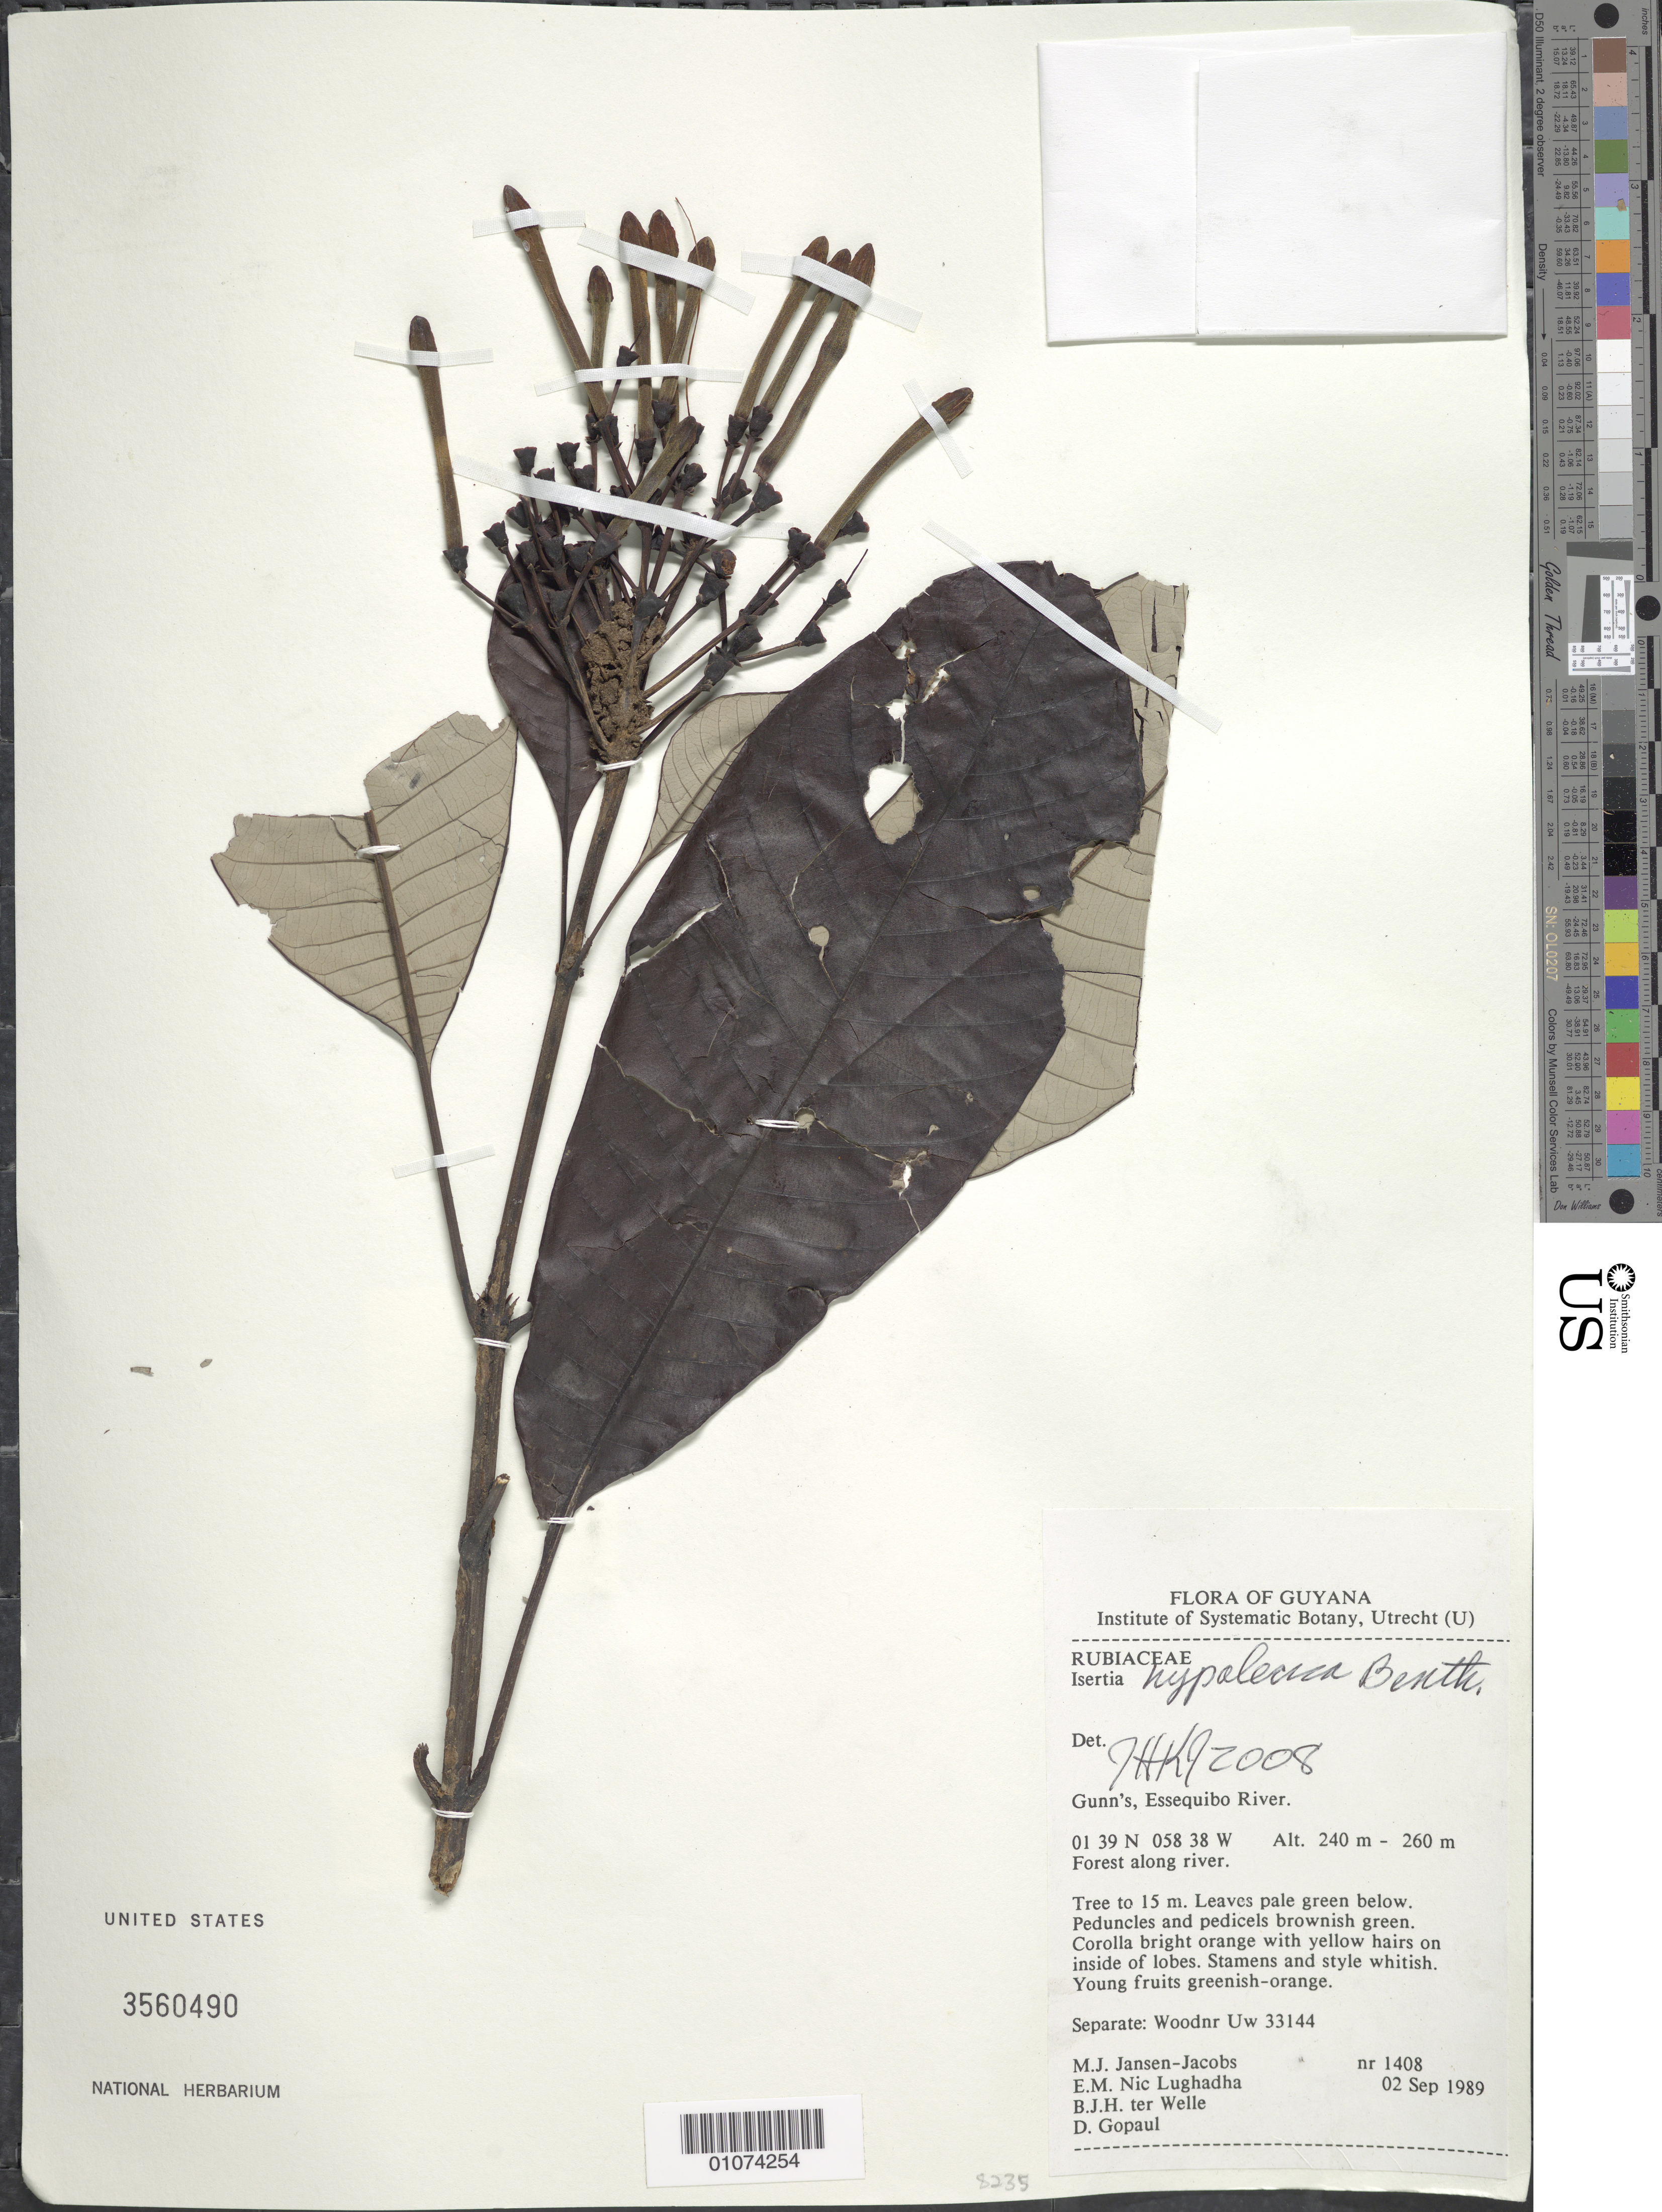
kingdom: Plantae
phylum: Tracheophyta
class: Magnoliopsida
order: Gentianales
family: Rubiaceae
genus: Isertia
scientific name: Isertia hypoleuca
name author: Benth.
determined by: Kirkbride, J. H.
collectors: M. J. Jansen-Jacobs, E. Nic Lughadha, B. Welle & D. Gopaul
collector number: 1408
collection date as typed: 2-Sep-89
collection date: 1989-09-02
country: Guyana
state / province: U. Takutu-U. Essequibo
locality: Gunn's, Essequibo River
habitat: Forest along river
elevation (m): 240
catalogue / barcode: US 3560490